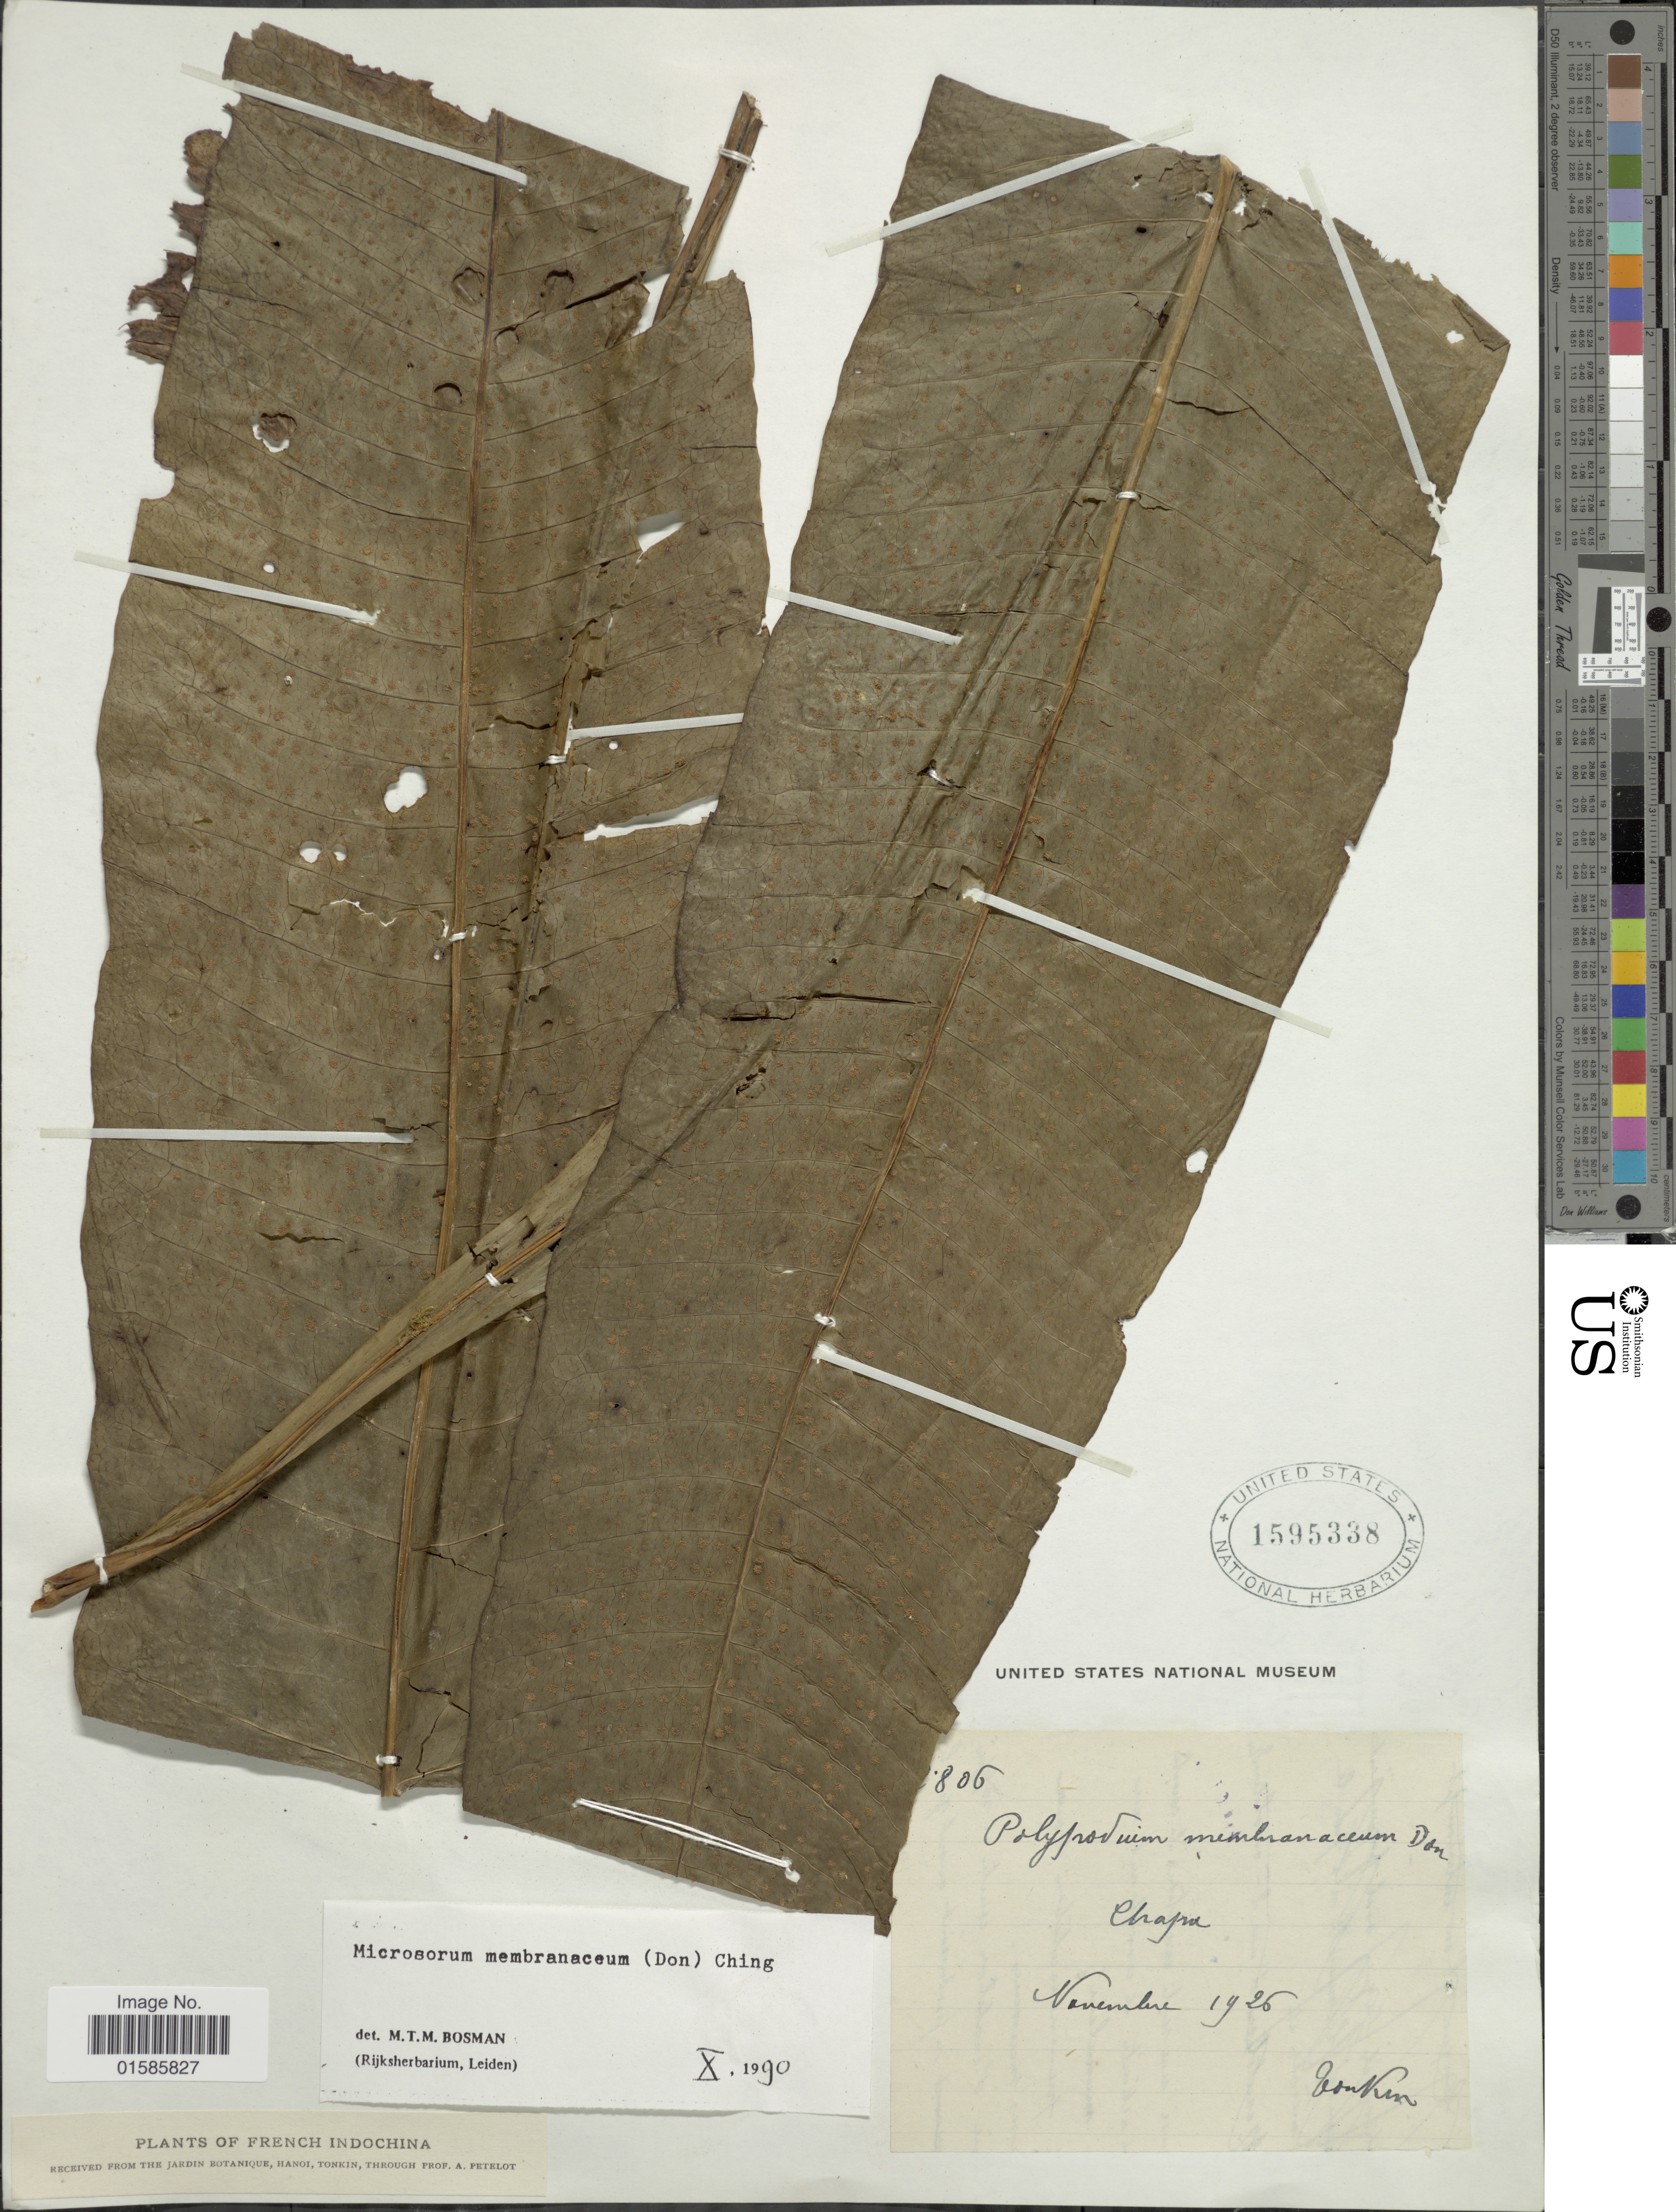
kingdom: Plantae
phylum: Tracheophyta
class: Polypodiopsida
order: Polypodiales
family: Polypodiaceae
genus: Microsorum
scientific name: Microsorum membranaceum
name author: (D. Don) Ching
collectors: A. Petelot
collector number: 806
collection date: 1926-11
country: Vietnam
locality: Tonkin. French Indochina, Chapa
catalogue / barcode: US 1595338